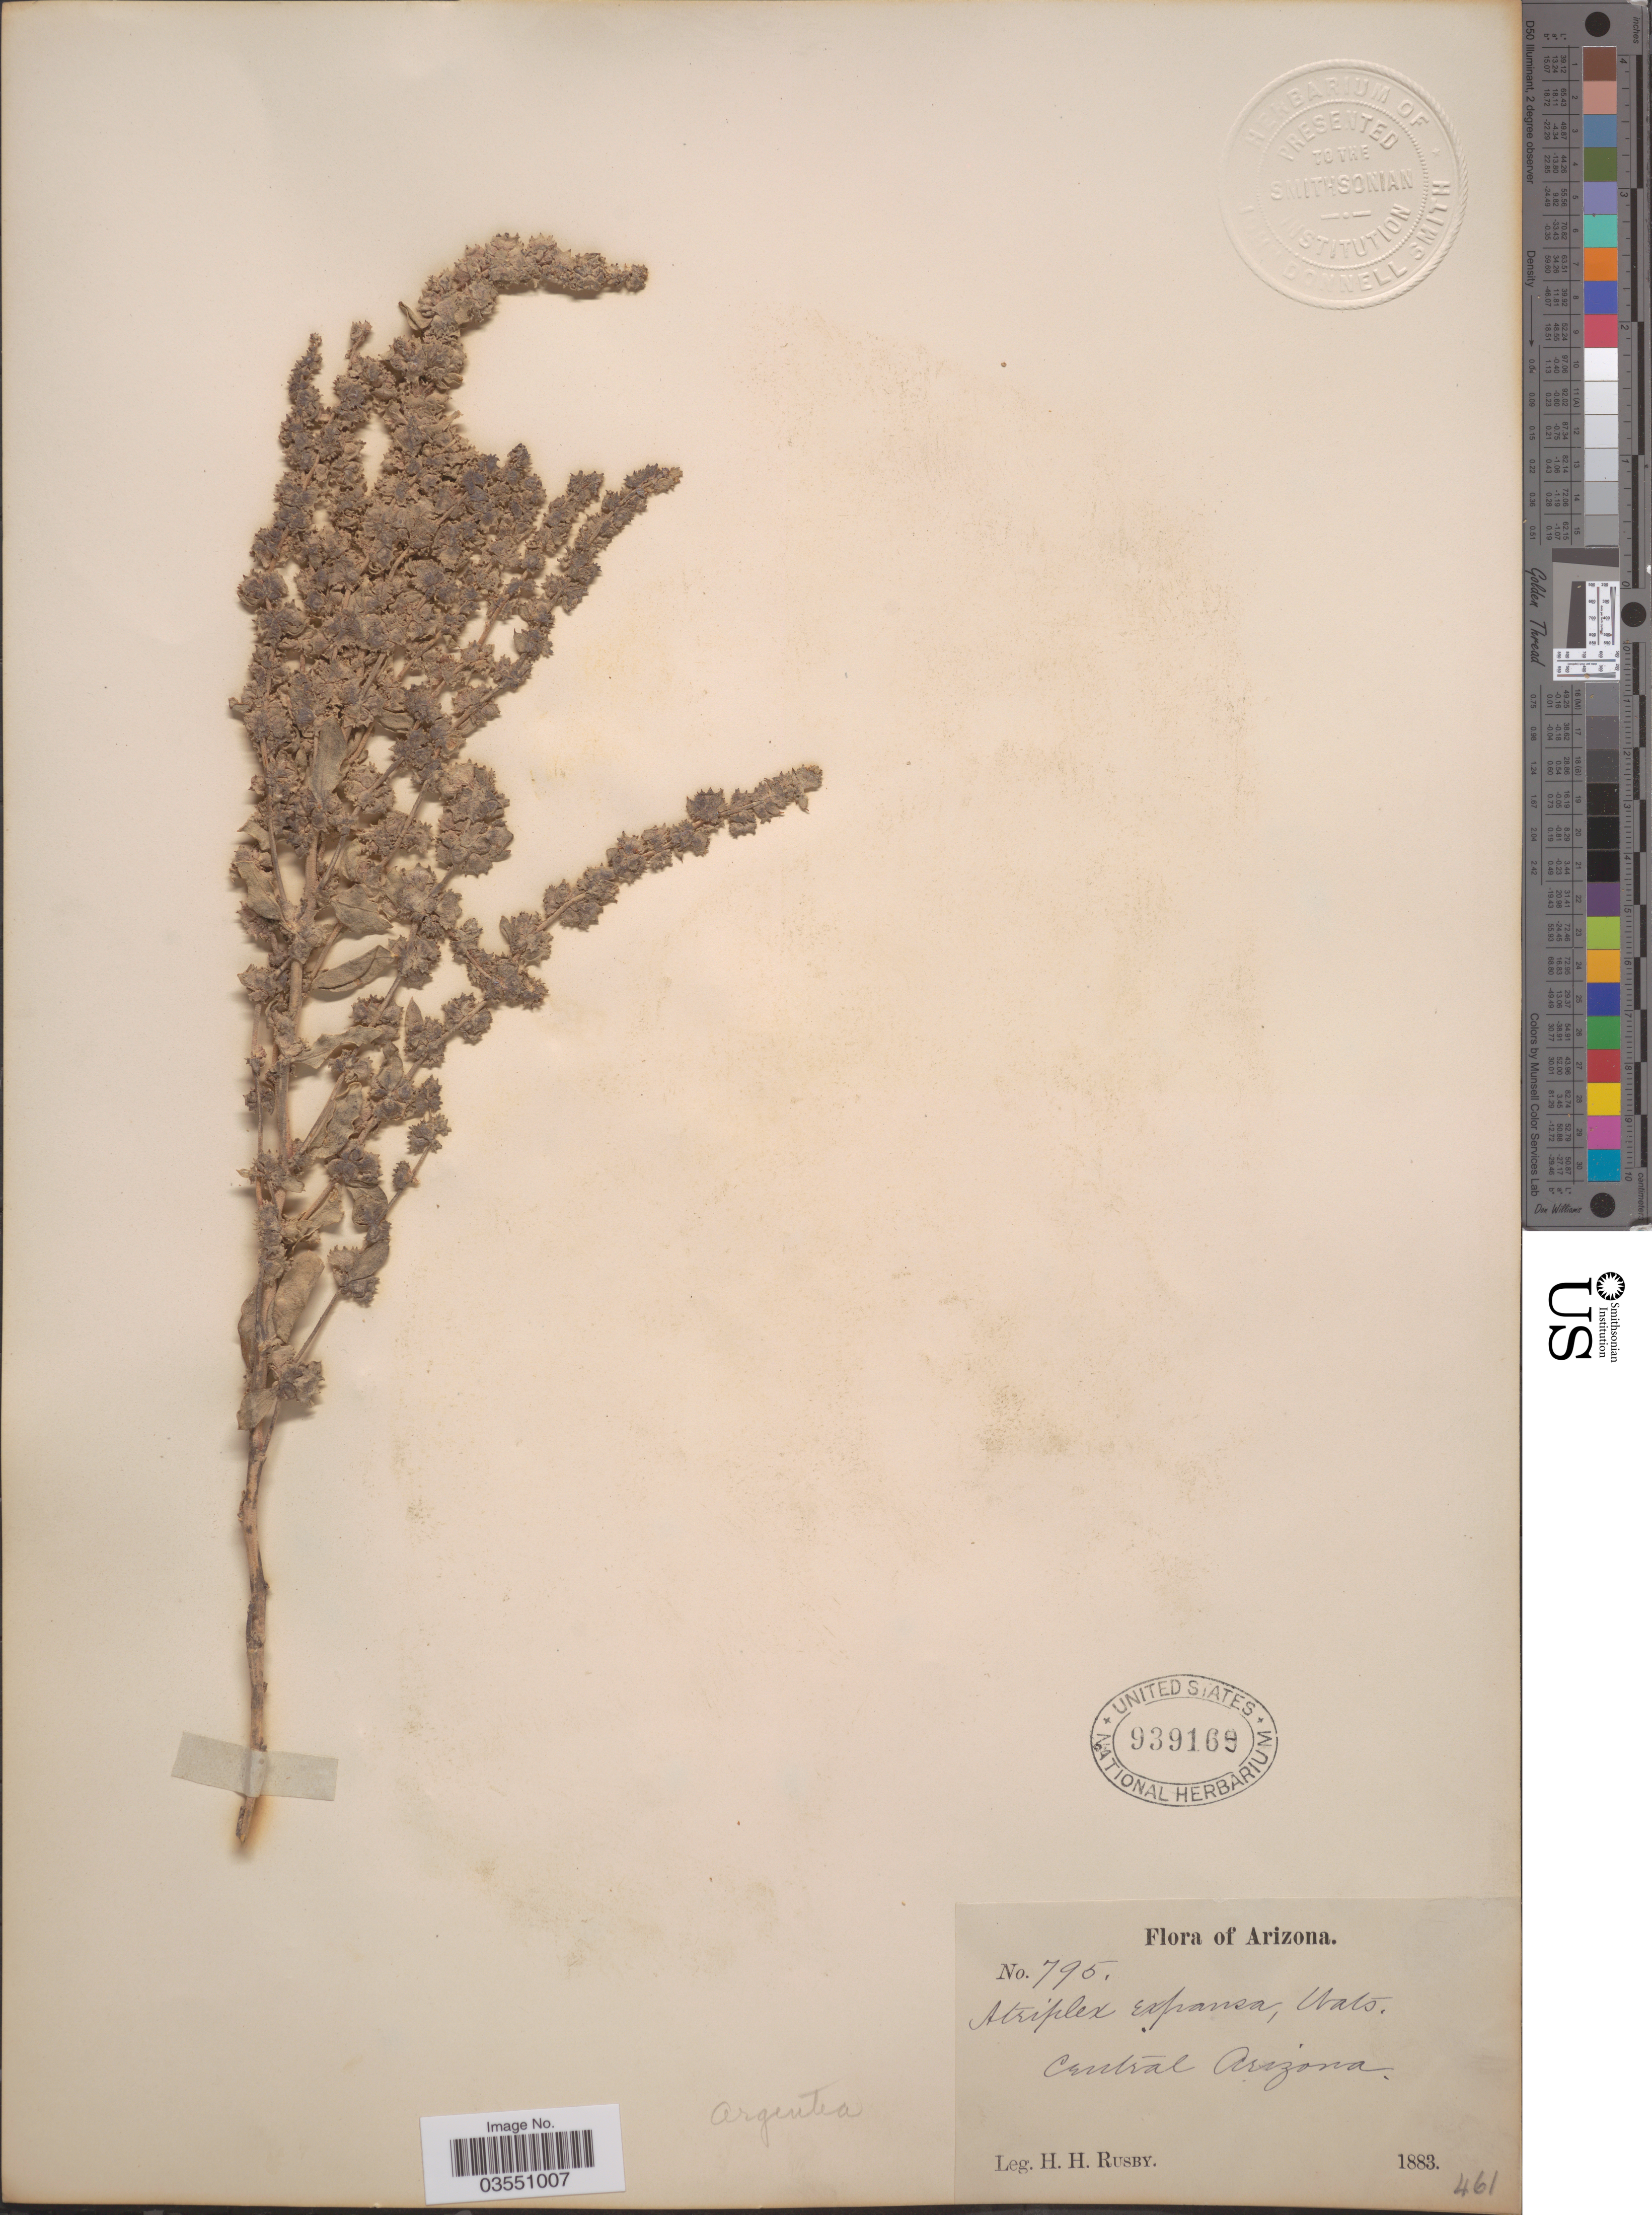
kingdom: Plantae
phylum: Tracheophyta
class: Magnoliopsida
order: Caryophyllales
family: Amaranthaceae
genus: Atriplex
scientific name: Atriplex argentea var. expansa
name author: (S. Watson) S.L. Welsh & Reveal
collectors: H. H. Rusby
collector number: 795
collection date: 1883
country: United States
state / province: Arizona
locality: Central Arizona.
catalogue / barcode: US 939169